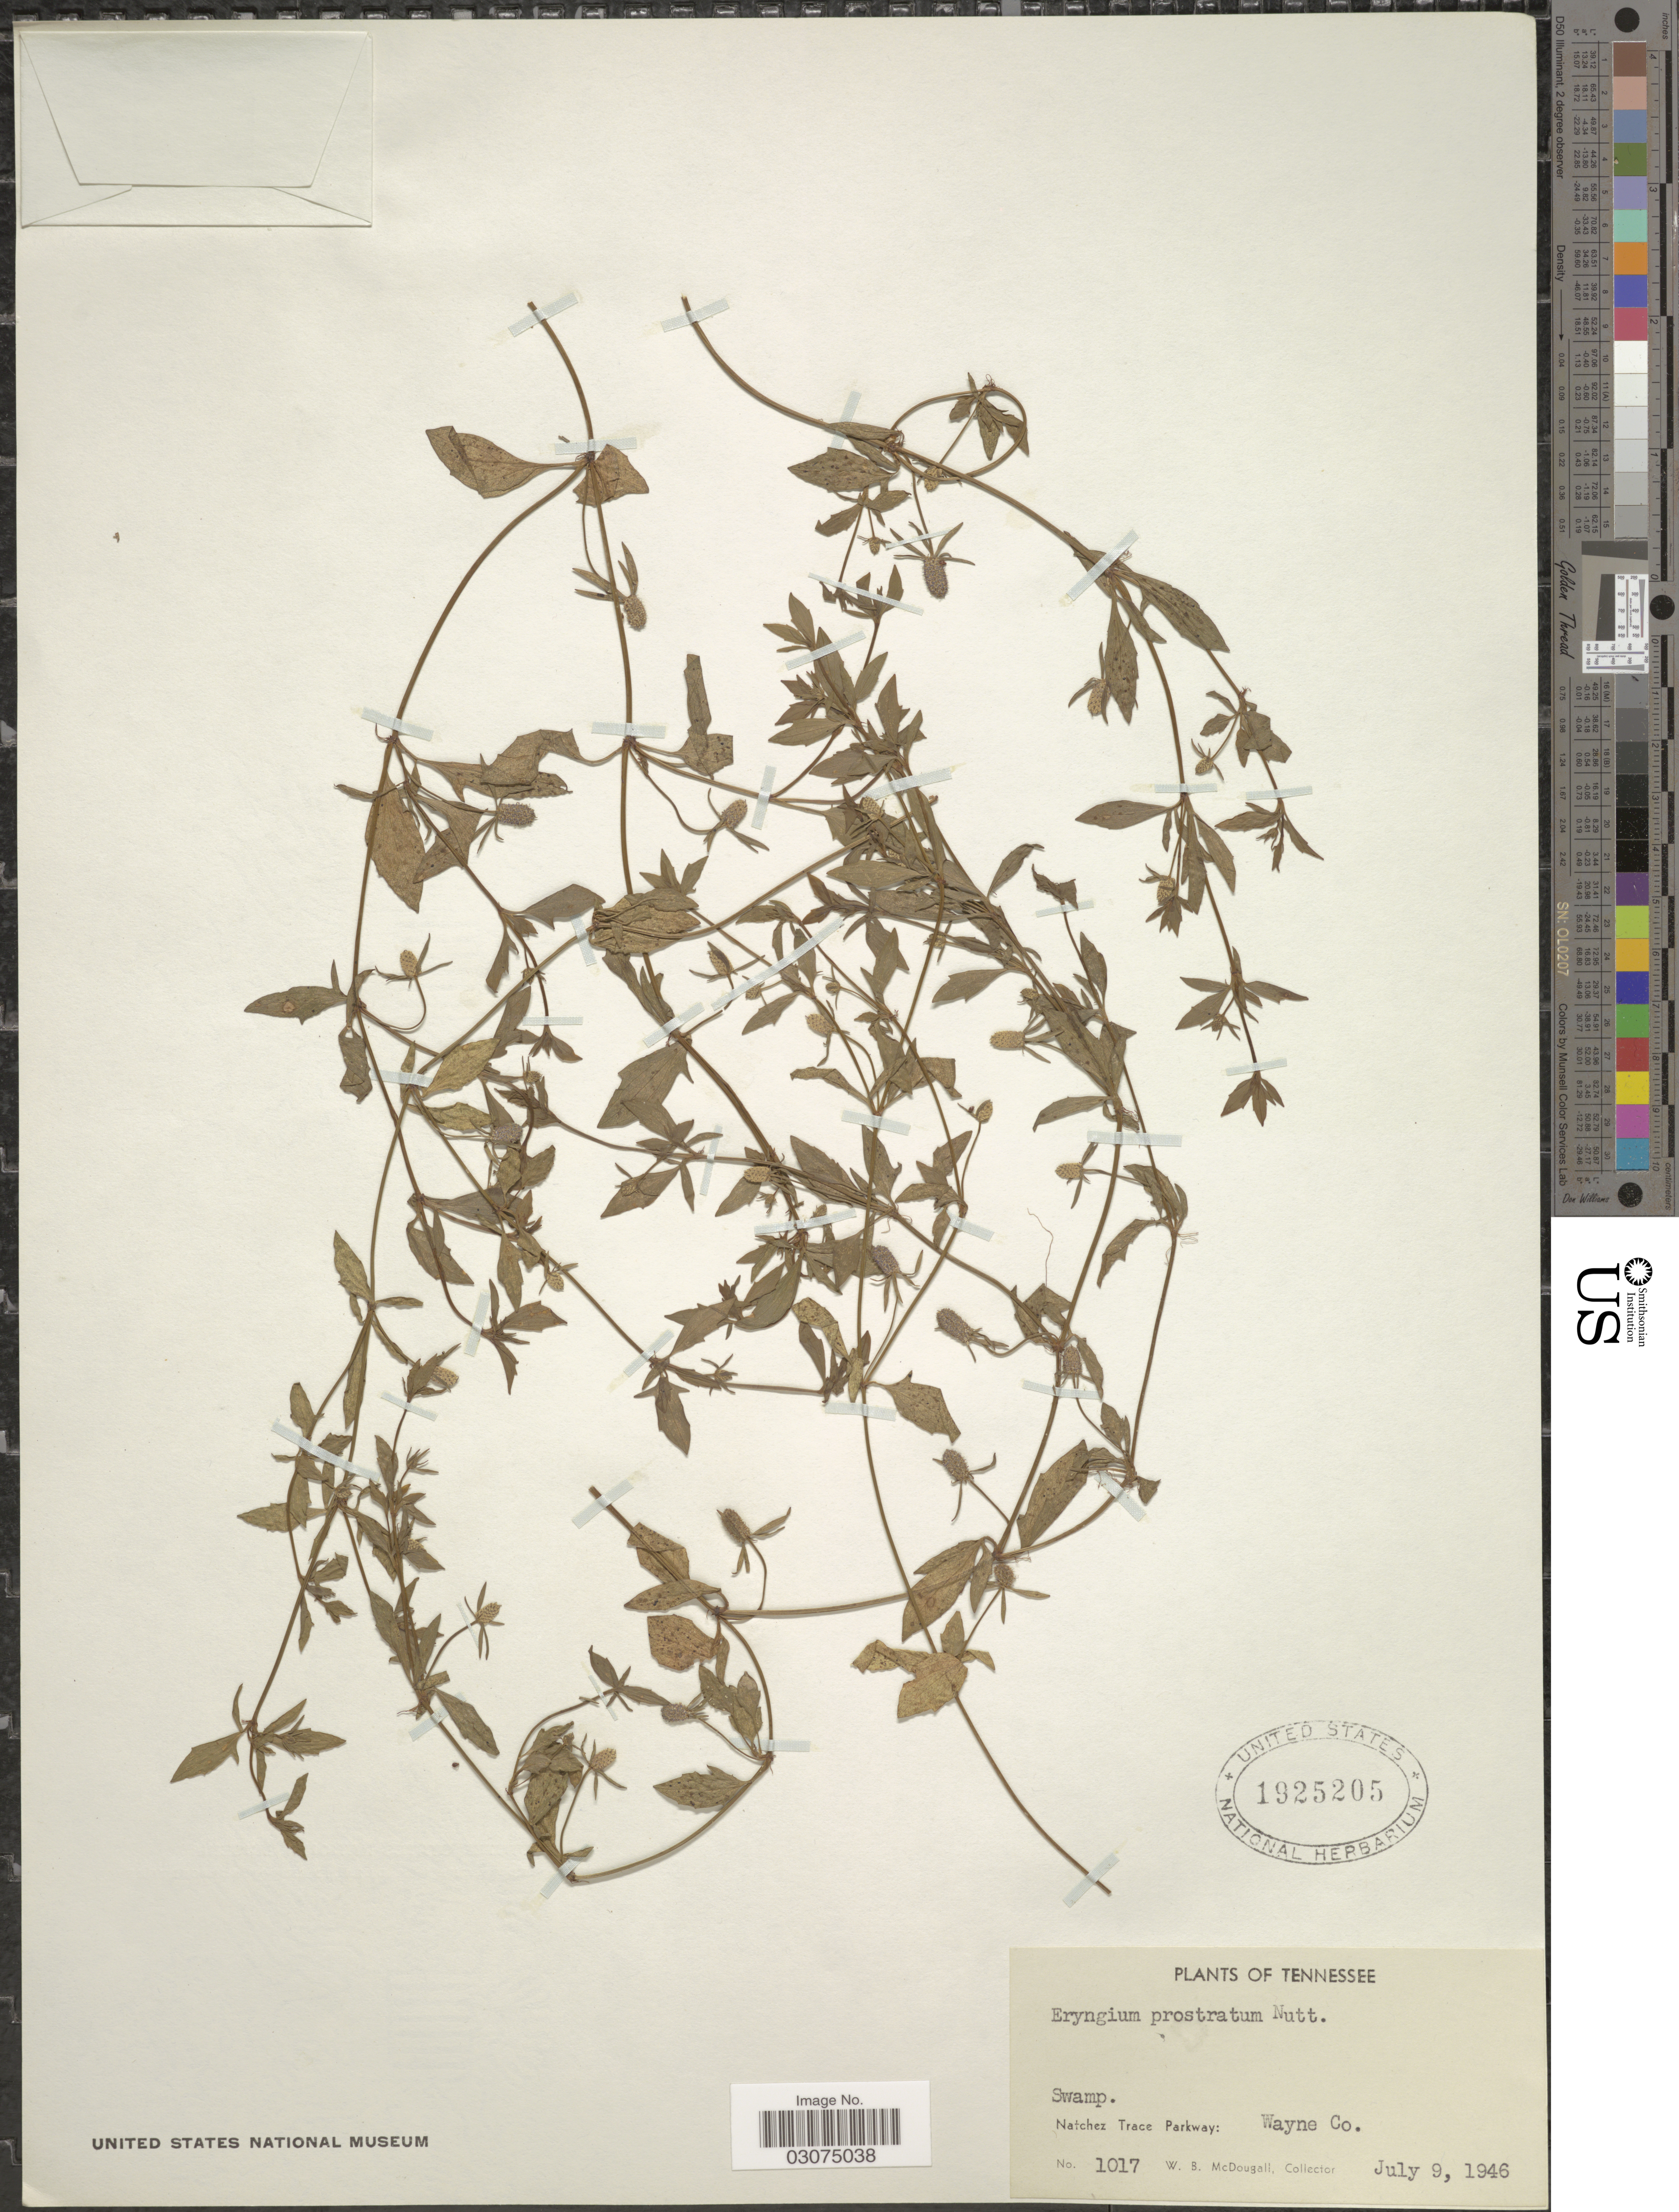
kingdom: Plantae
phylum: Tracheophyta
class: Magnoliopsida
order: Apiales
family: Apiaceae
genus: Eryngium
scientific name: Eryngium prostratum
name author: Nutt. ex DC.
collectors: W. B. McDougall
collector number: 1017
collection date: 1946-07-09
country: United States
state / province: Tennessee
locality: Natchez Trace Parkway: Wayne Co.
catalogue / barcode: US 1925205